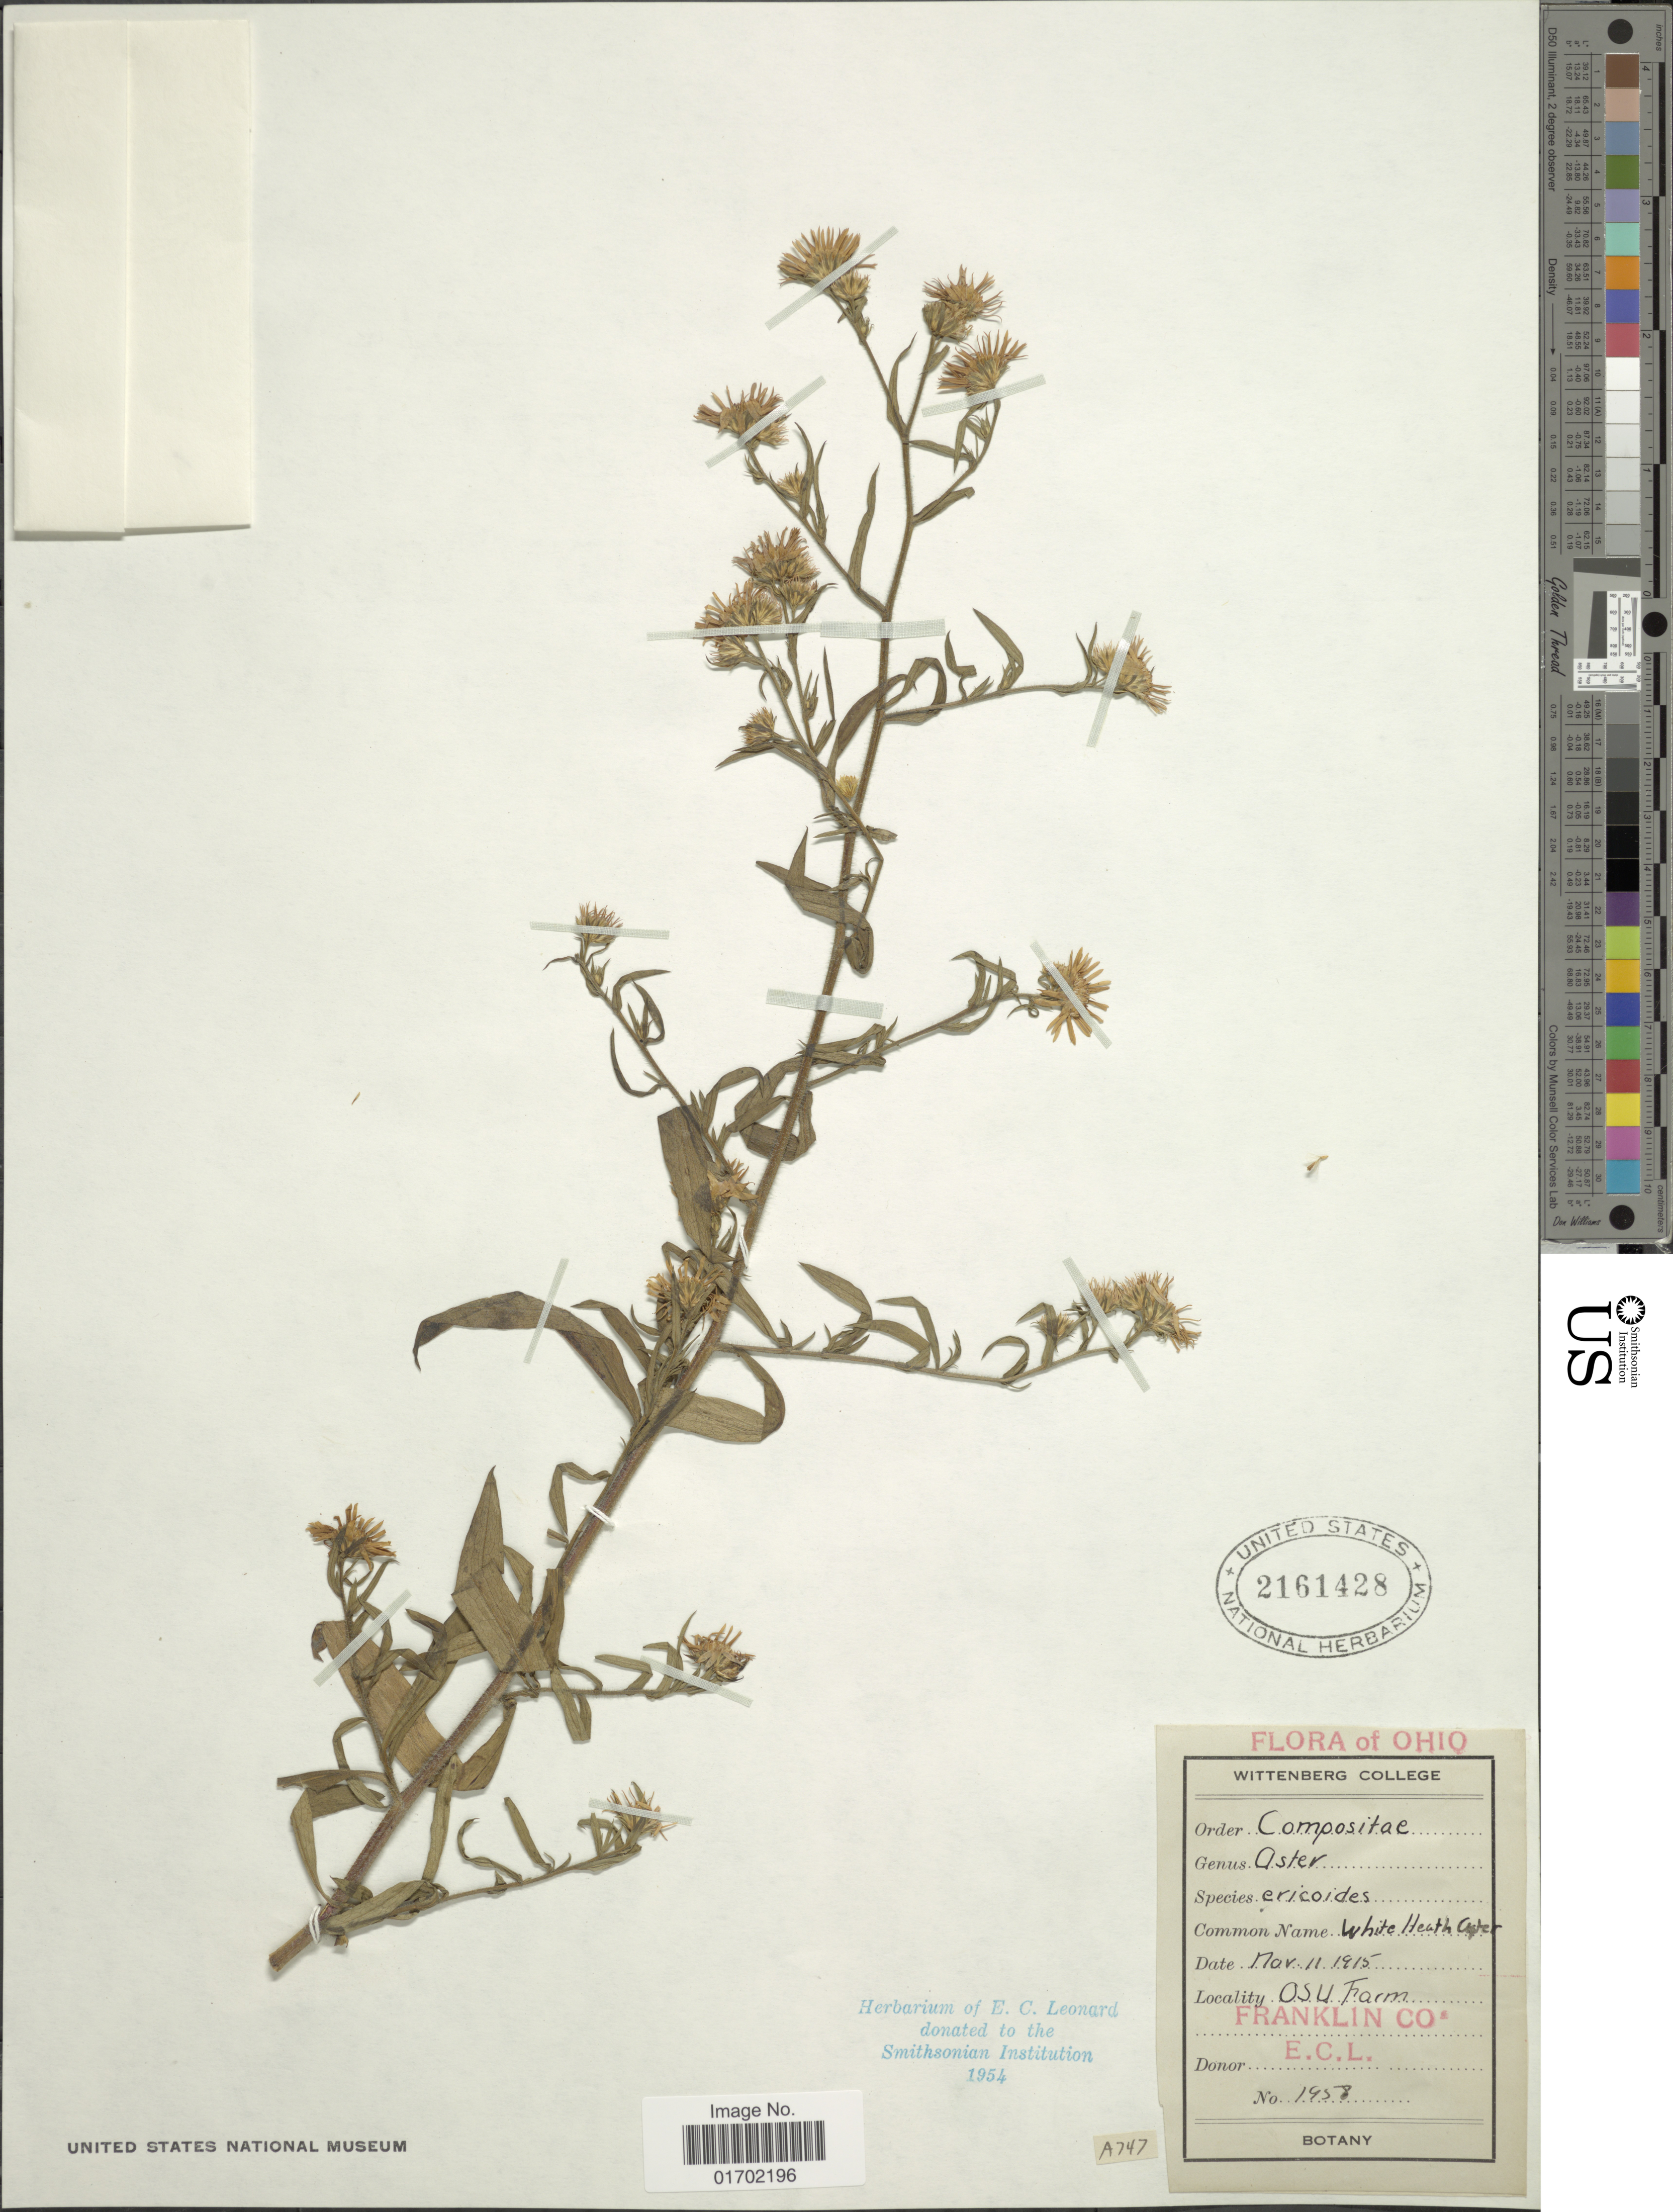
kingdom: Plantae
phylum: Tracheophyta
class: Magnoliopsida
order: Asterales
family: Asteraceae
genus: Symphyotrichum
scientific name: Symphyotrichum pilosum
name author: (Willd.) G.L. Nesom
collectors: E. C. Leonard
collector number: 1958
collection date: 1915-11-11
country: United States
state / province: Ohio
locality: OSU Farm, Franklin Co.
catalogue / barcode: US 2161428